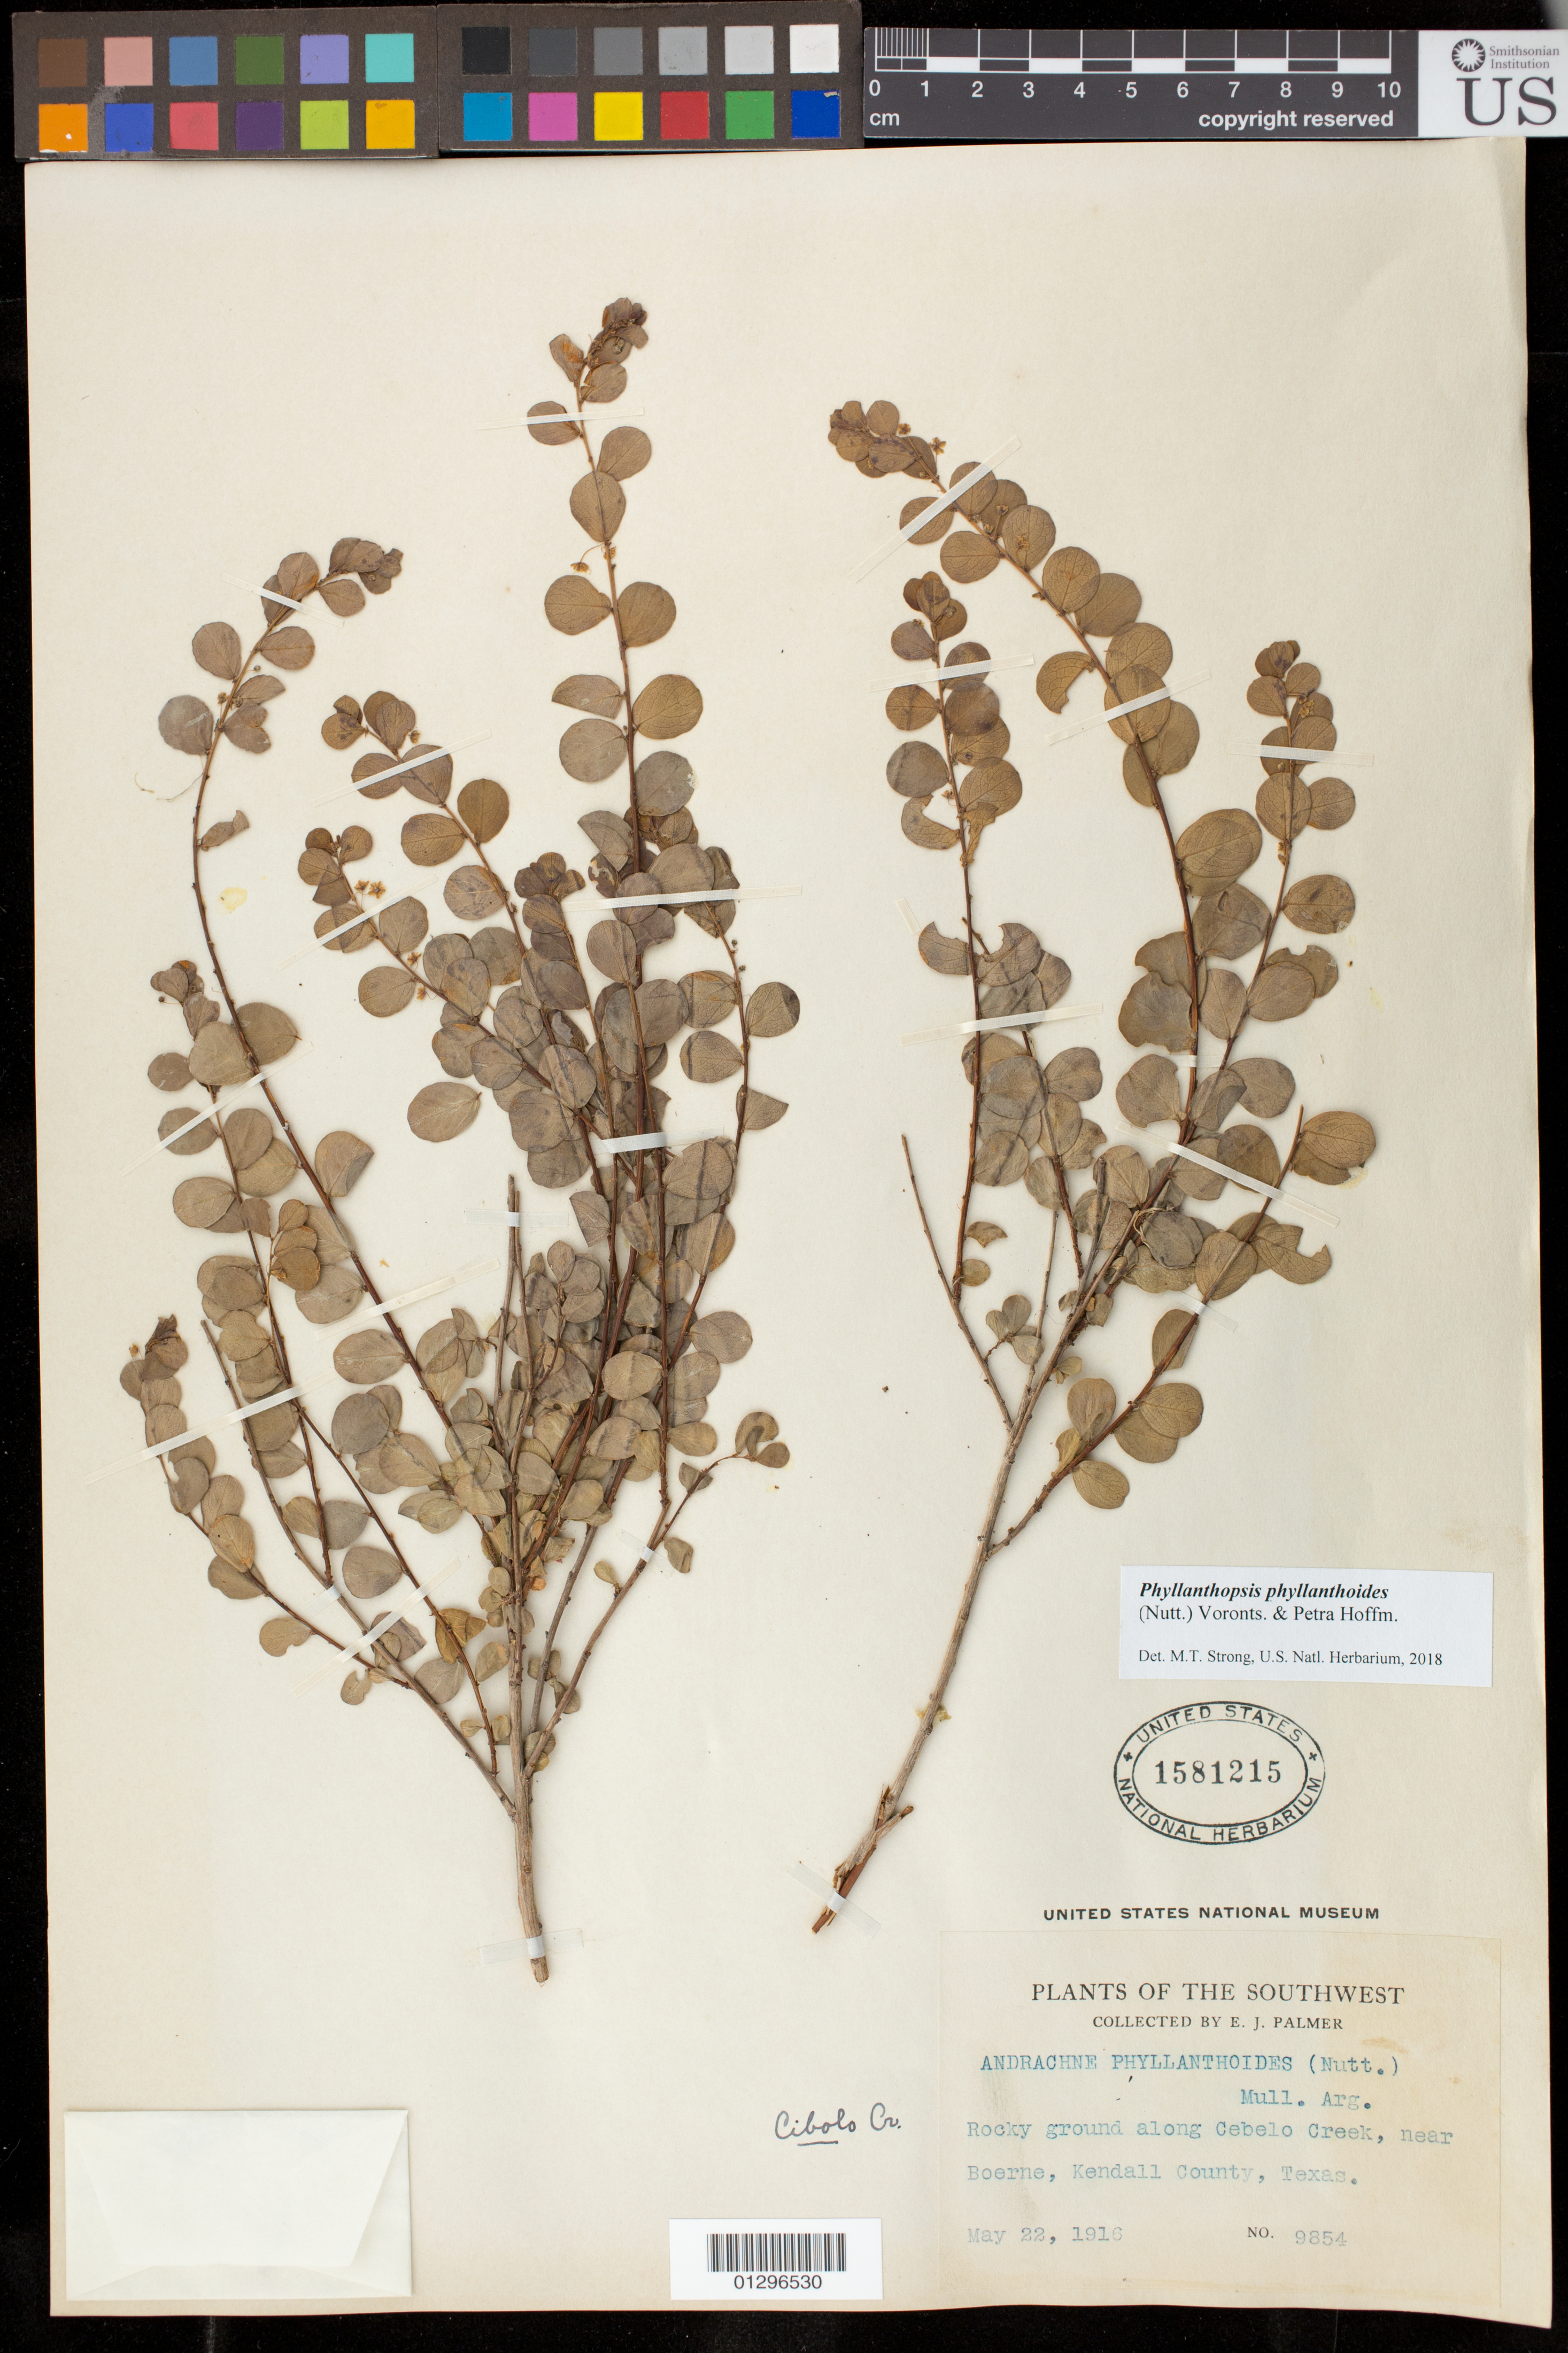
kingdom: Plantae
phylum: Tracheophyta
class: Magnoliopsida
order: Malpighiales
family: Phyllanthaceae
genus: Phyllanthopsis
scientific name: Phyllanthopsis phyllanthoides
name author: (Nutt.) Voronts. & Petra Hoffm.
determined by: Strong, M. T., (US), Smithsonian Institution - National Museum of Natural History (UNITED STATES)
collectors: E. J. Palmer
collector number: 9854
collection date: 1916-05-22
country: United States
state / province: Texas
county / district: Kendall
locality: Cebelo Creek, near Boerne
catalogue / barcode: US 1581215